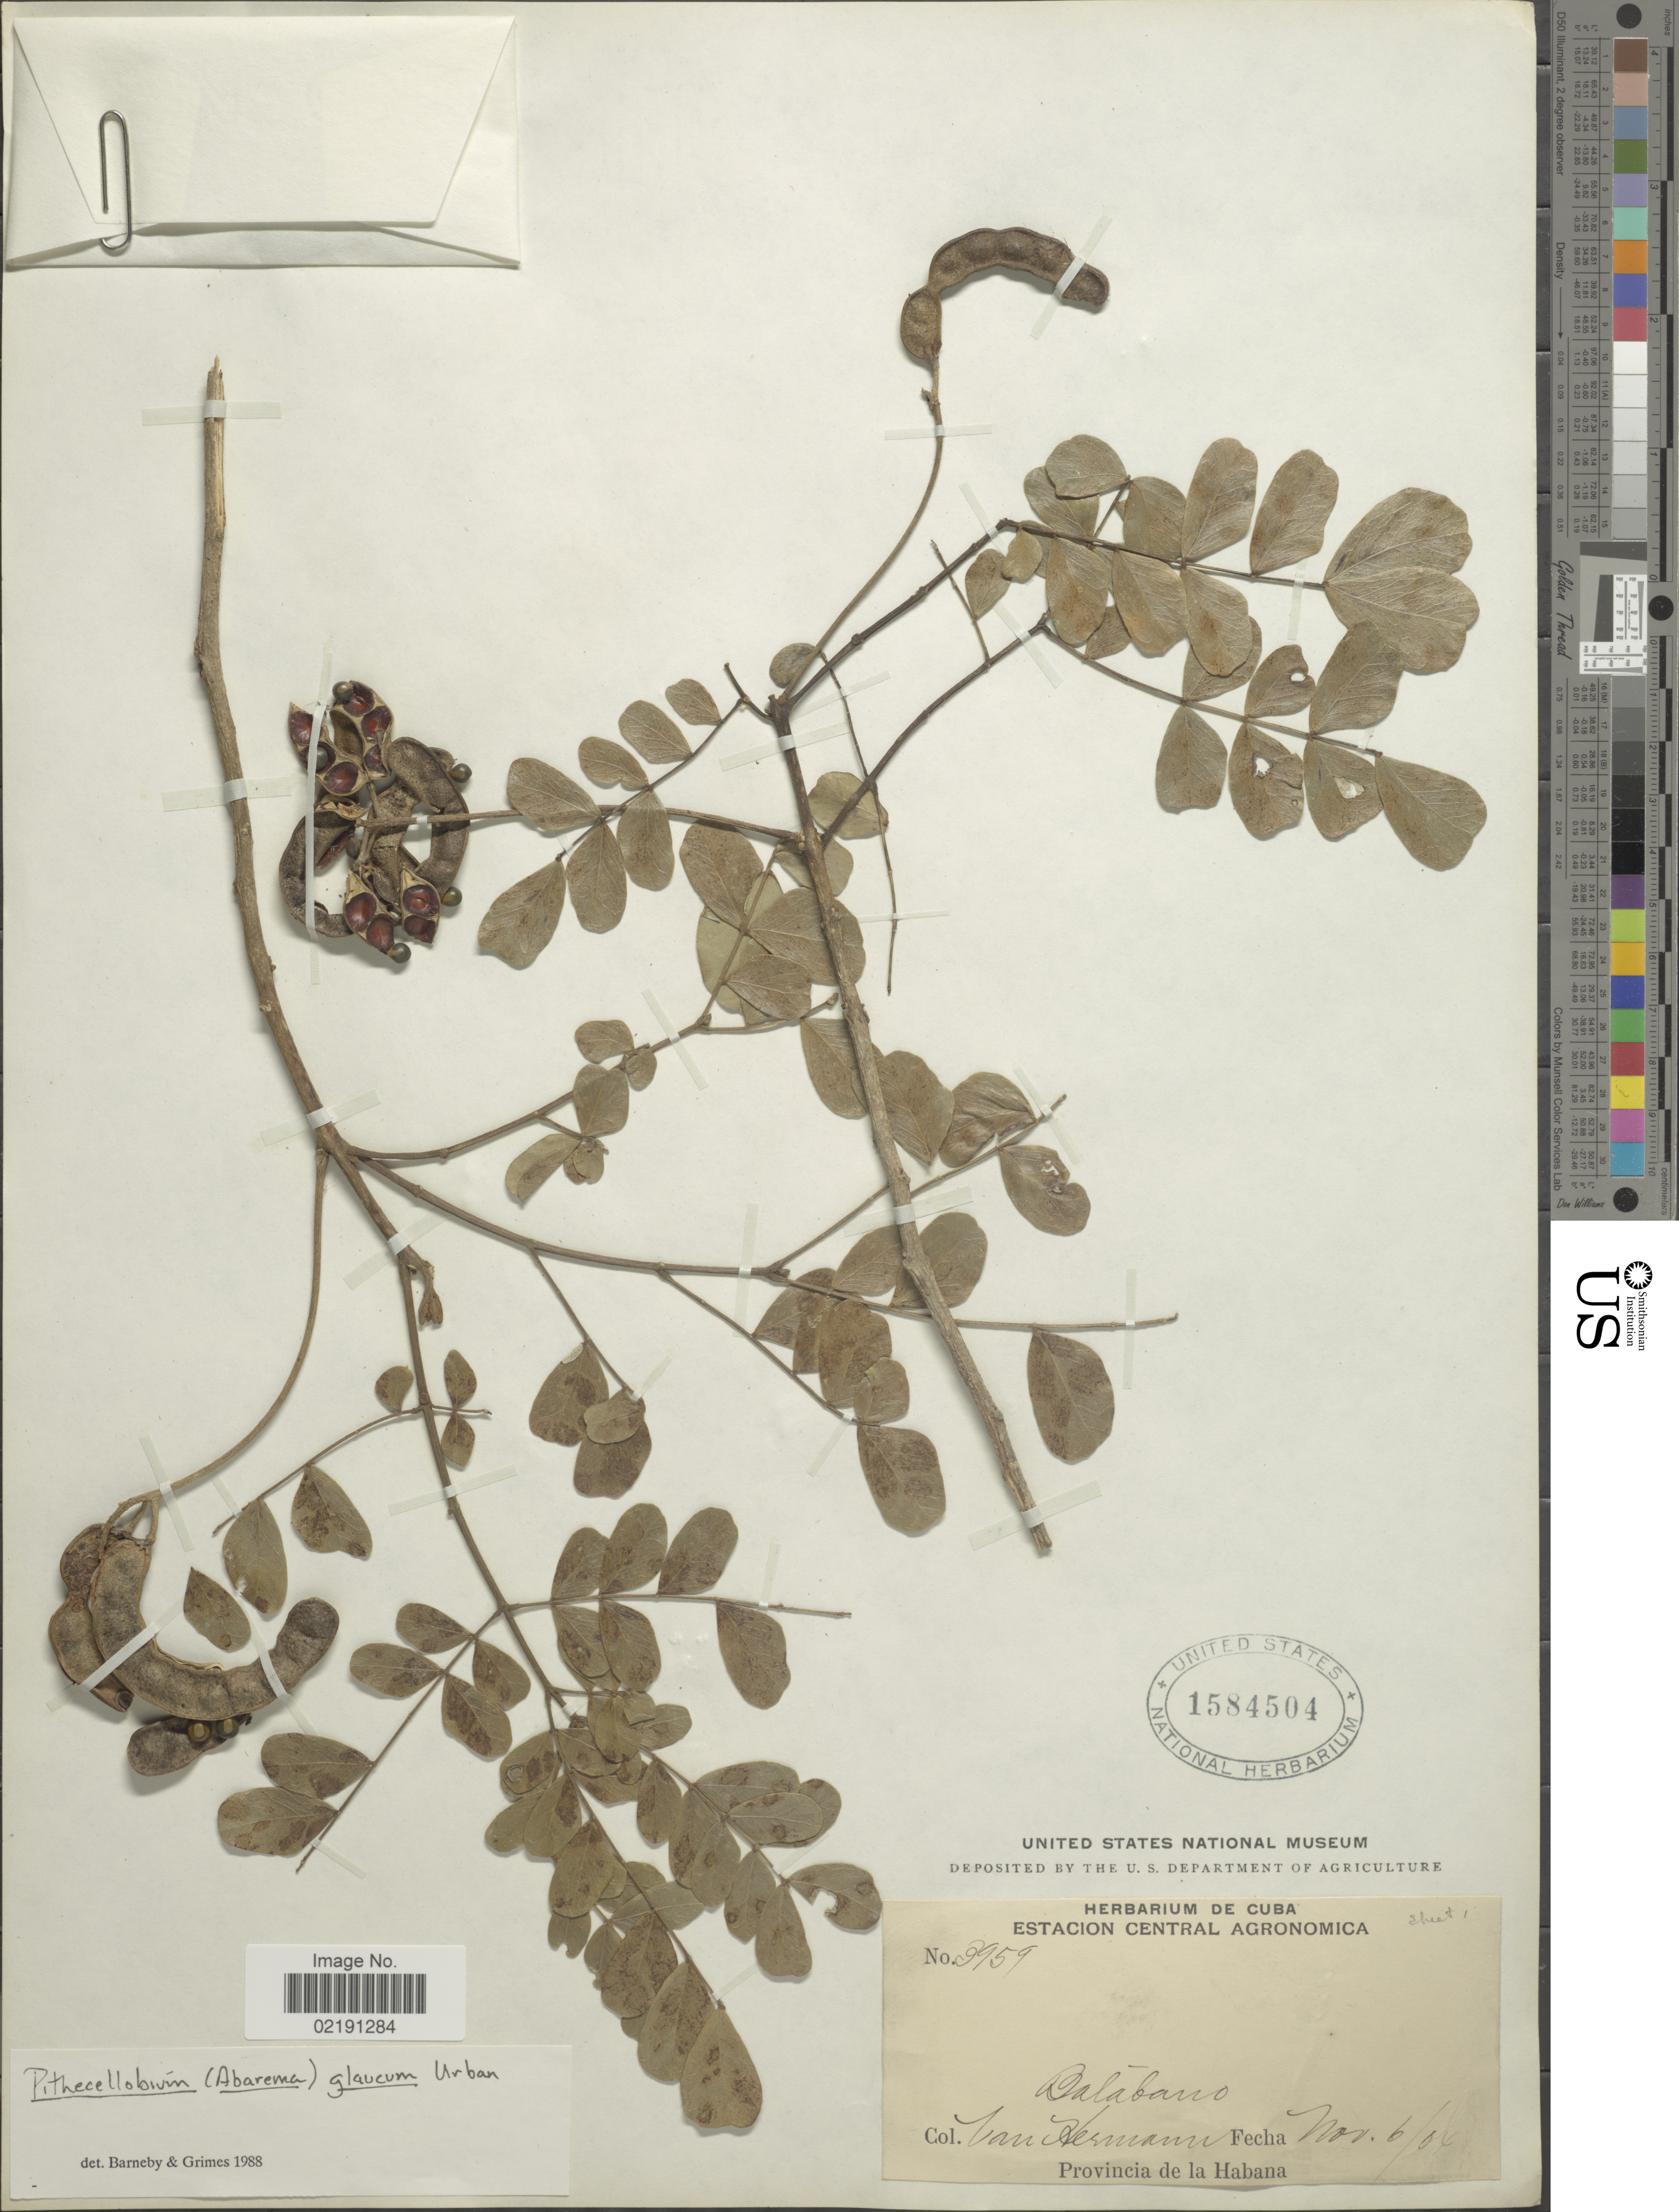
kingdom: Plantae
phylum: Tracheophyta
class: Magnoliopsida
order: Fabales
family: Fabaceae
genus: Pithecellobium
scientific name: Pithecellobium glaucum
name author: Urb.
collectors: Van Hermann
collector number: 3959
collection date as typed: Transcribed d/m/y: 6/11/04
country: Cuba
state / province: La Habana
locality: Balabano. Provincia de la Habana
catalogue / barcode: US 1584504